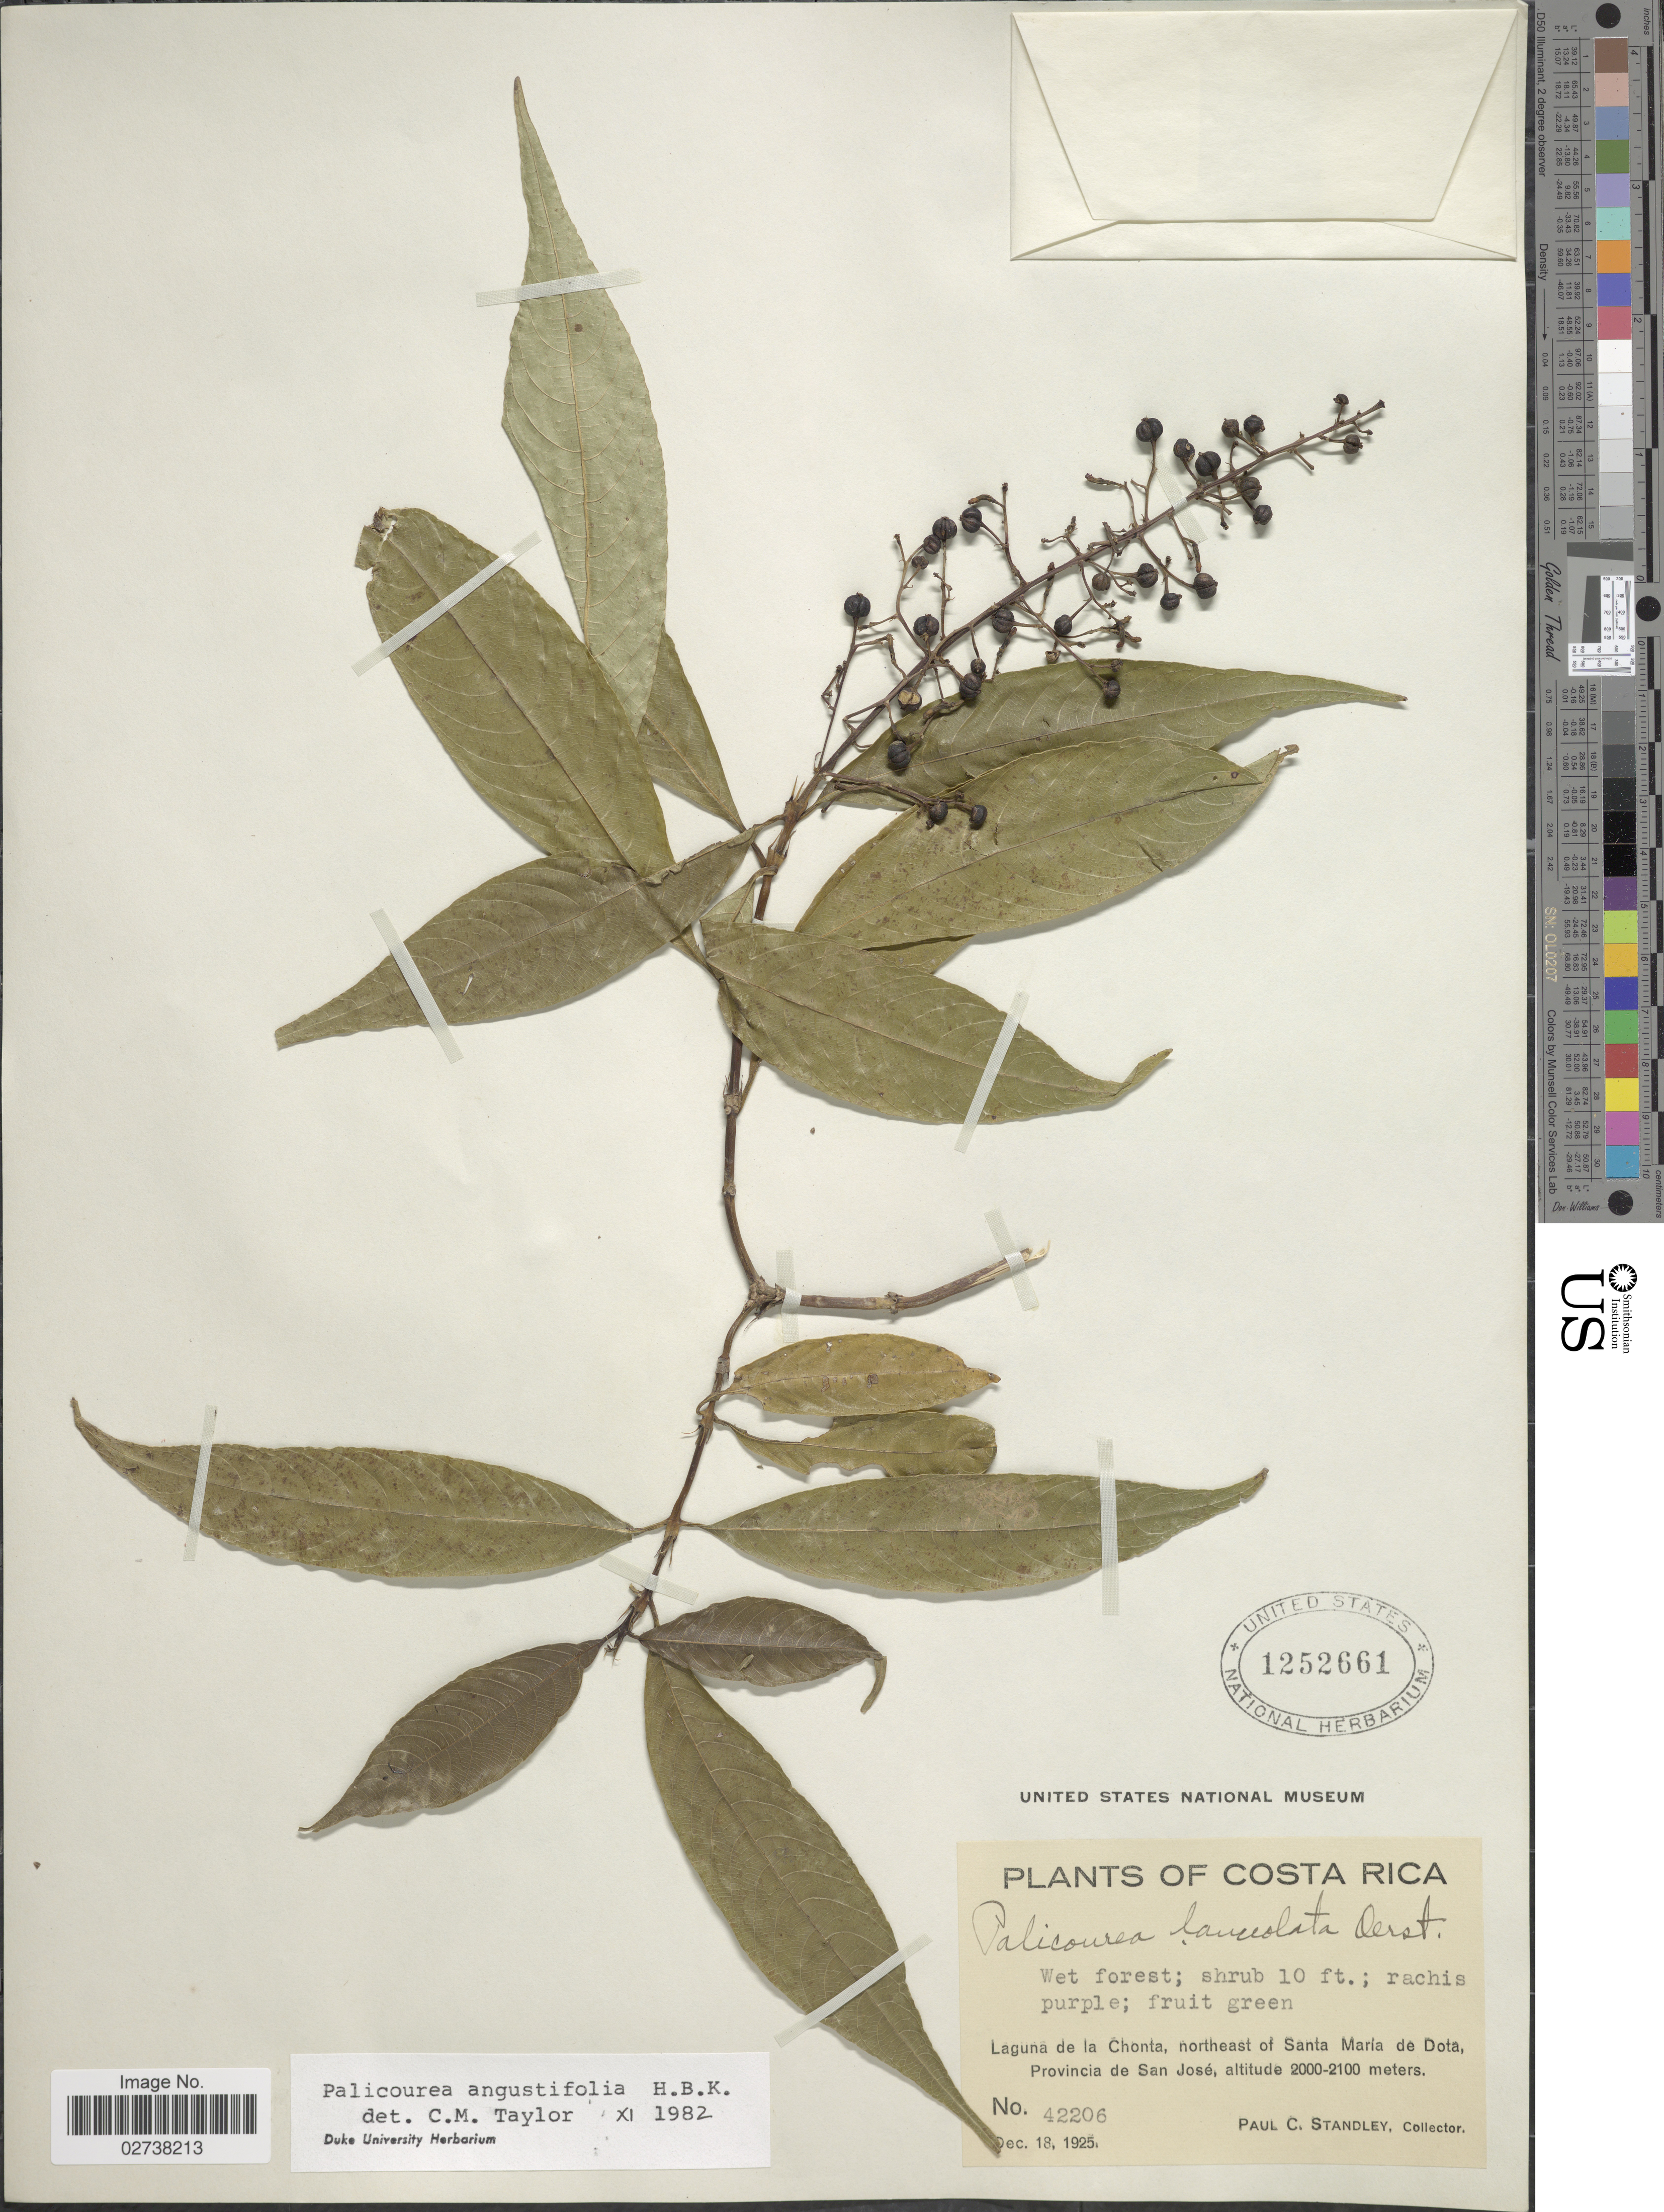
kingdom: Plantae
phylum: Tracheophyta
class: Magnoliopsida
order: Gentianales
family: Rubiaceae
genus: Palicourea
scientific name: Palicourea angustifolia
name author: Kunth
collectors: P. C. Standley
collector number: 42206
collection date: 1925-12-18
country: Costa Rica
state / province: San José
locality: Wet forest, Laguna de la Chonta, northeast of Santa Maria de Dota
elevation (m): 2000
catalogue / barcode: US 1252661